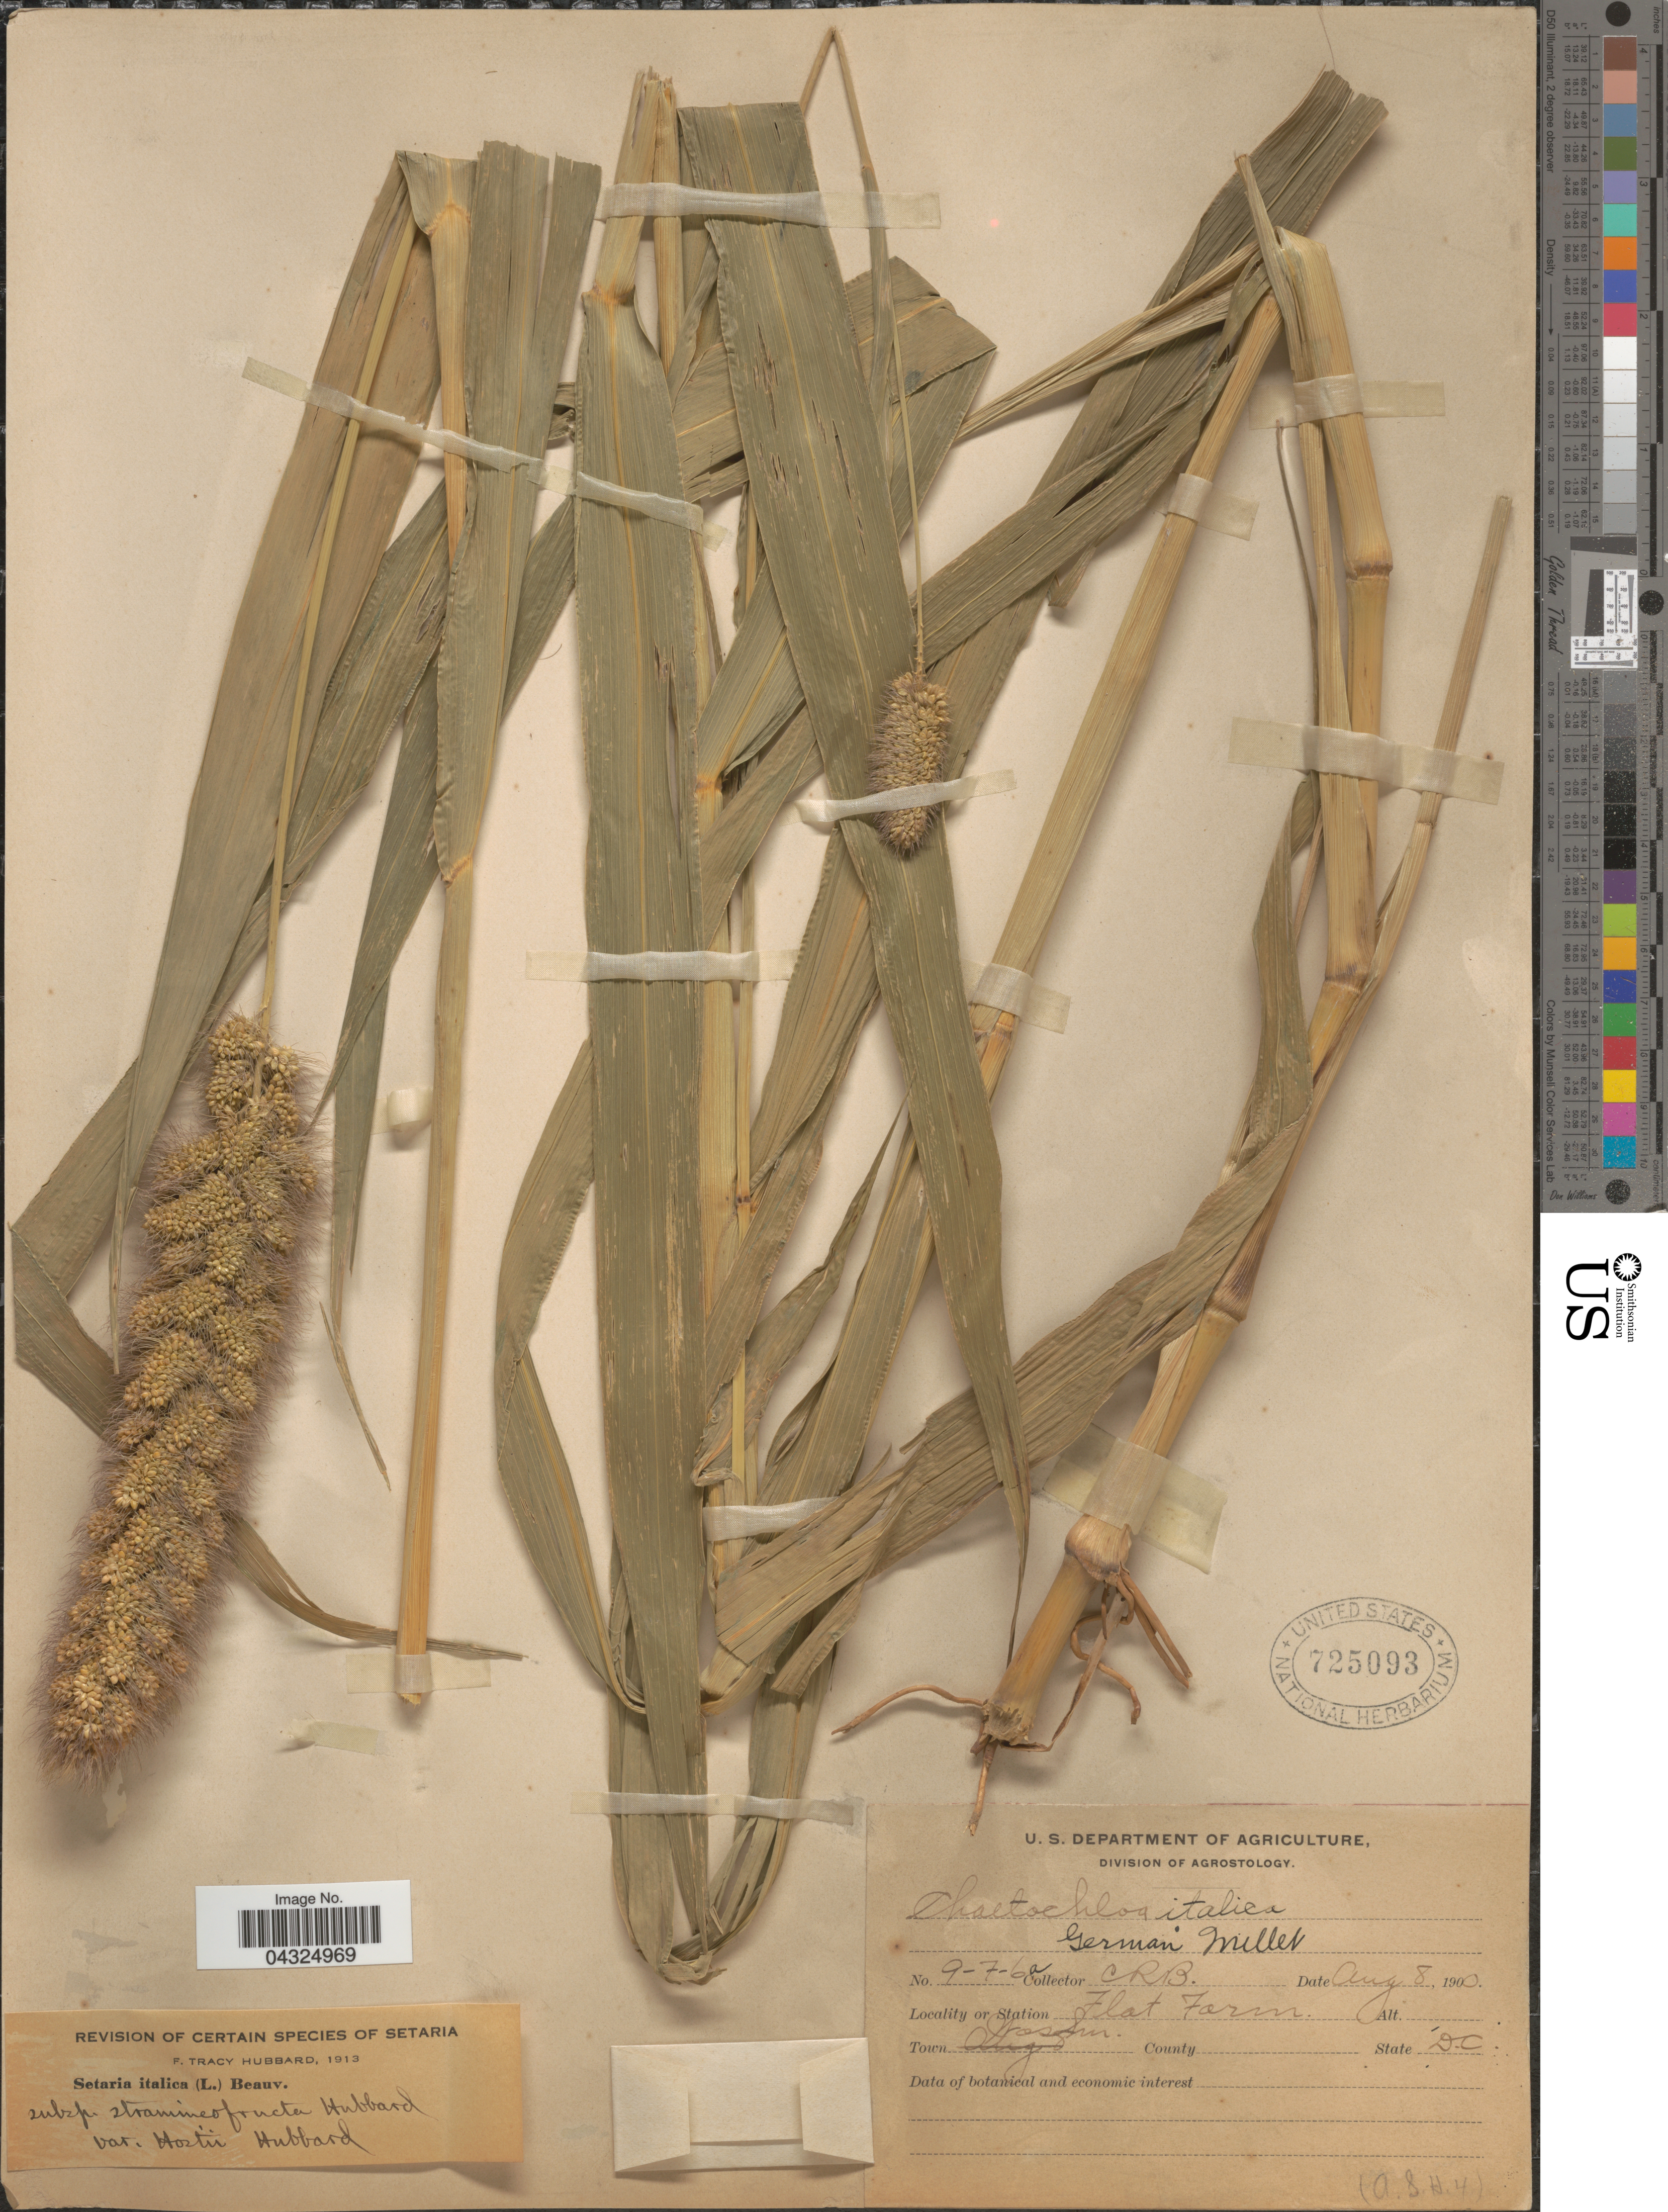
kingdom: Plantae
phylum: Tracheophyta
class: Liliopsida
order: Poales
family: Poaceae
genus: Setaria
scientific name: Setaria italica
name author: (L.) P. Beauv.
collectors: C. R. B.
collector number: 9-7-6a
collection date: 1900-08-08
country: United States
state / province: District of Columbia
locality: Flat Farm. Town Washn.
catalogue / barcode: US 725093